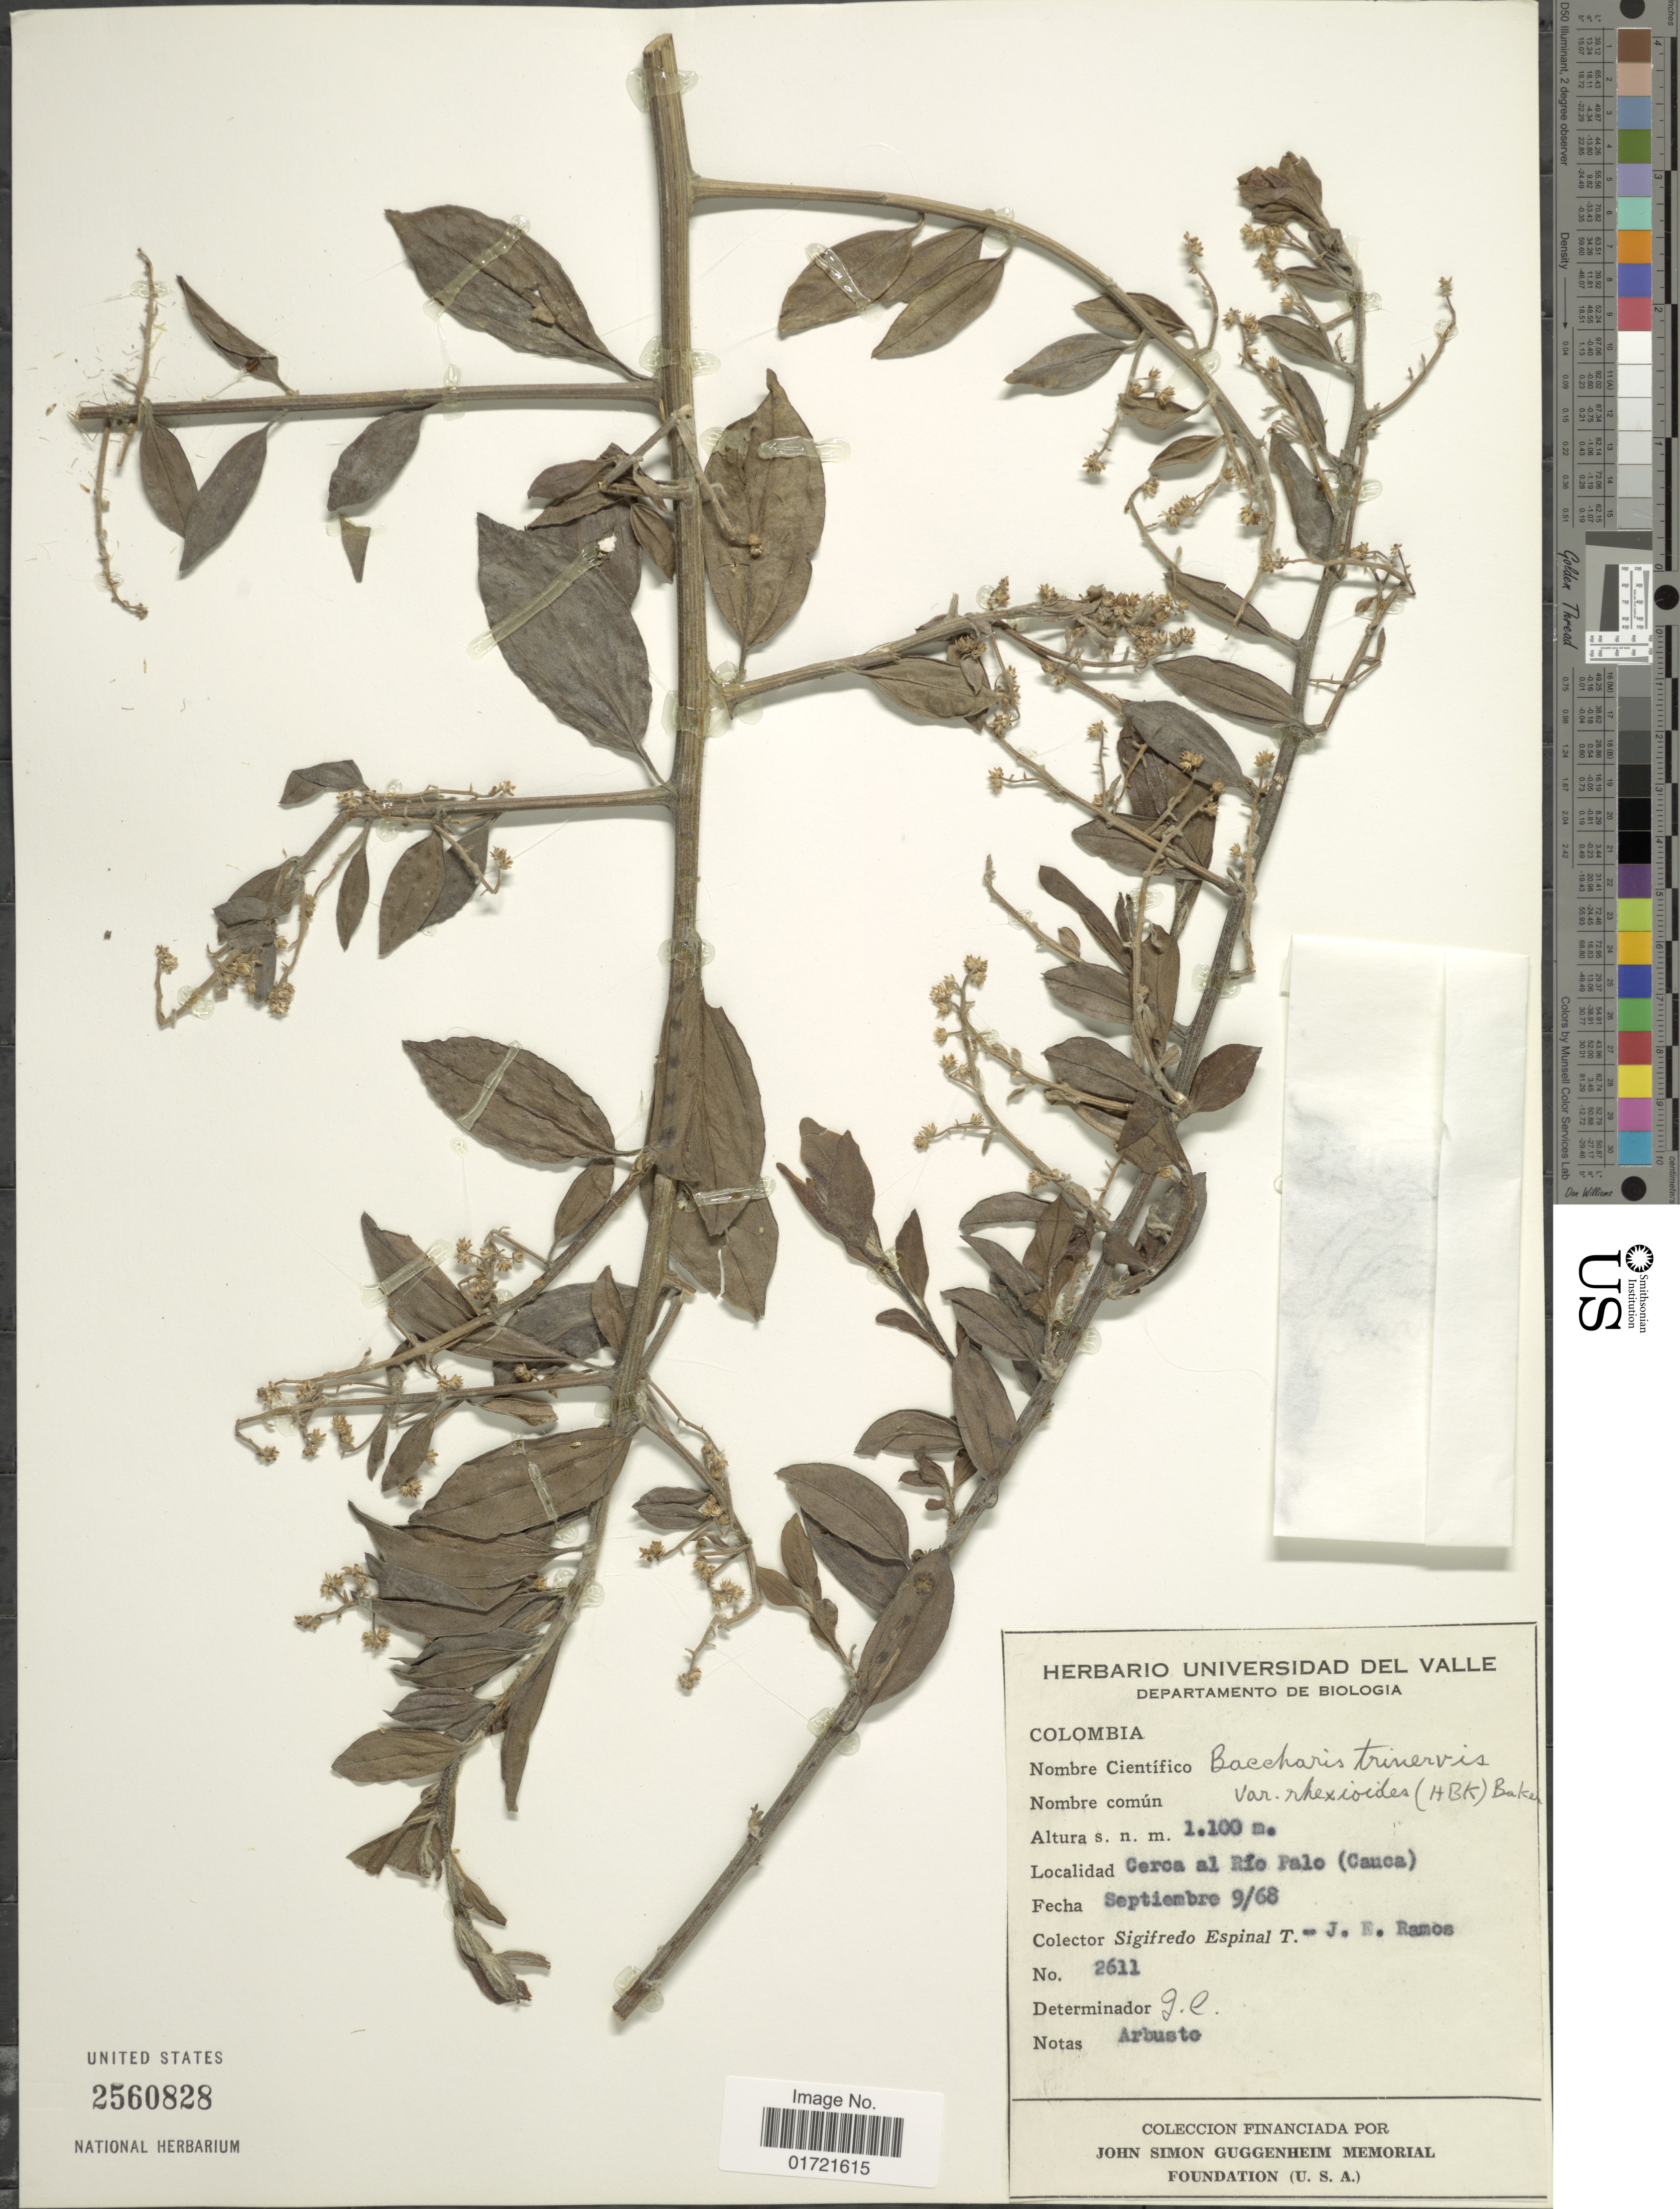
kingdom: Plantae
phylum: Tracheophyta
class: Magnoliopsida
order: Asterales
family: Asteraceae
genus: Baccharis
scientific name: Baccharis trinervis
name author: (Lam.) Pers.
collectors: S. T. Espinal & J. E. Ramos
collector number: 2611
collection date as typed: Transcribed d/m/y: 9/9/68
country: Colombia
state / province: Cauca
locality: Cerca al Rio Palo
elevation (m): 1100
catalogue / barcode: US 2560828